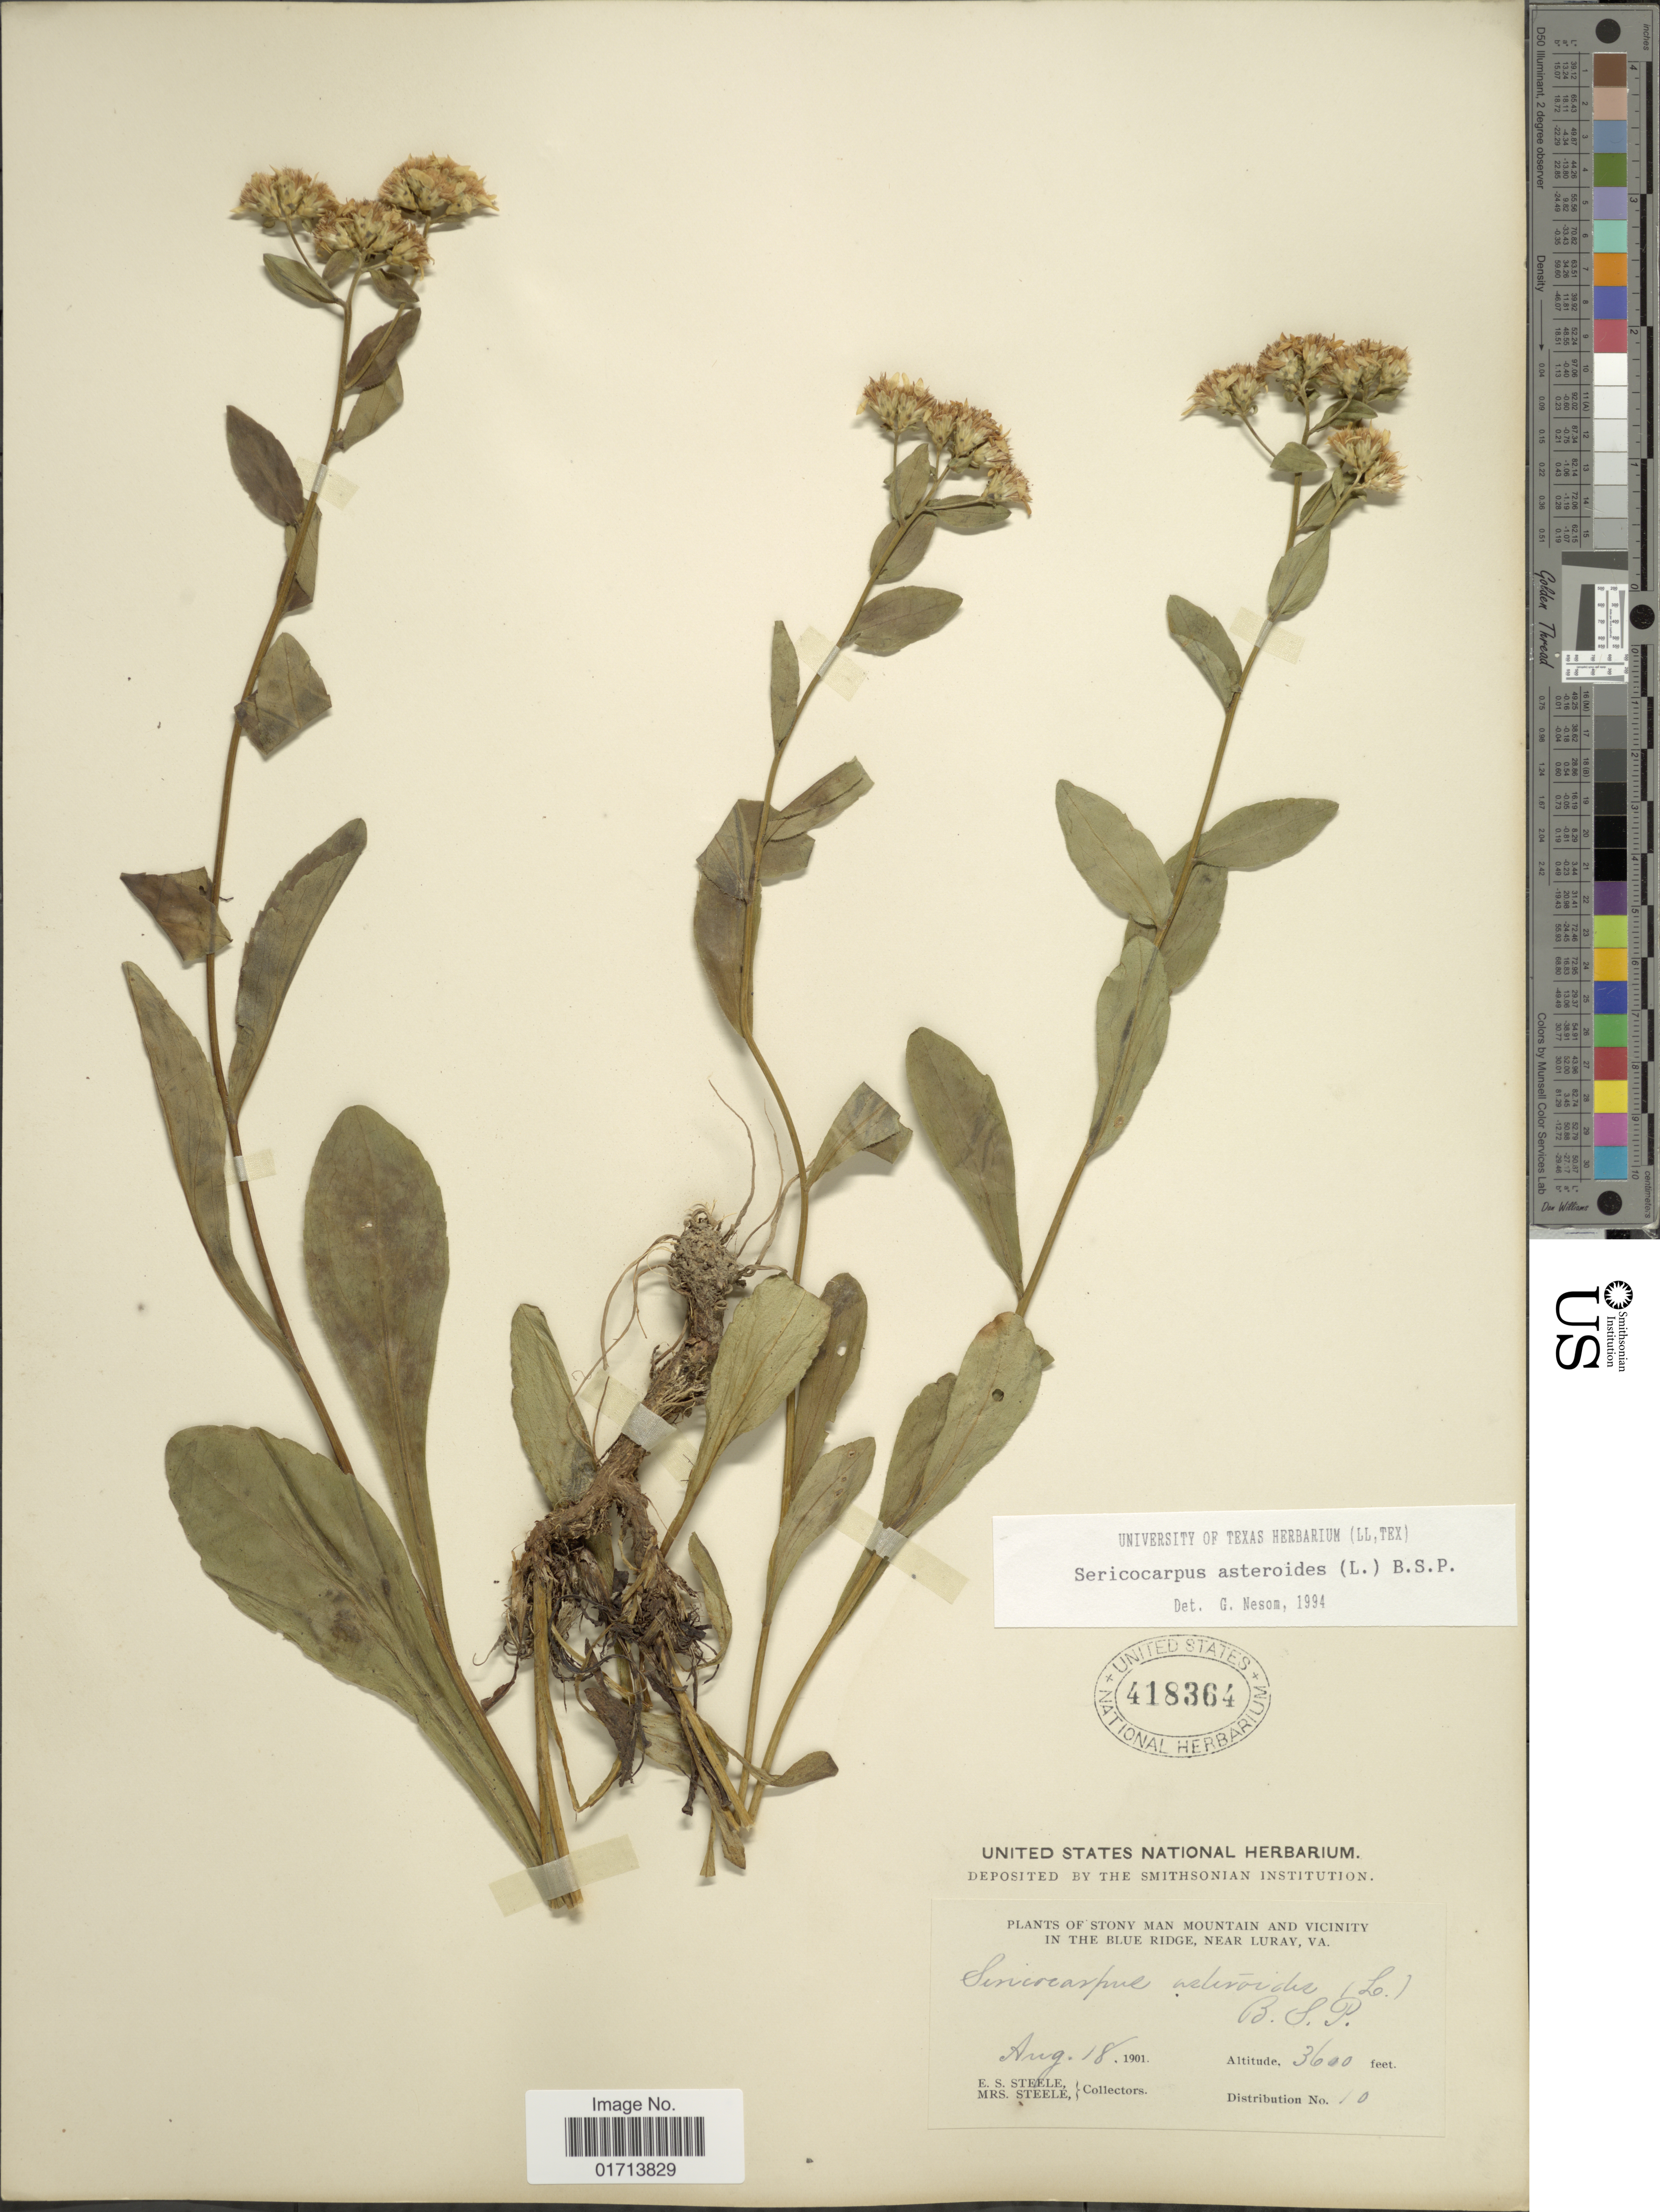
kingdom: Plantae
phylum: Tracheophyta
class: Magnoliopsida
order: Asterales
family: Asteraceae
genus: Sericocarpus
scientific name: Sericocarpus asteroides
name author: (L.) Britton, Stearns & Poggenb.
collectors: E. Steele & Mrs. E. S. Steele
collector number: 10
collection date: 1901-08-18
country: United States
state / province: Virginia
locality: Stony Man Mountain and vicinity in the Blue Ridge, near Luray, Va.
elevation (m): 1097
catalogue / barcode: US 418364